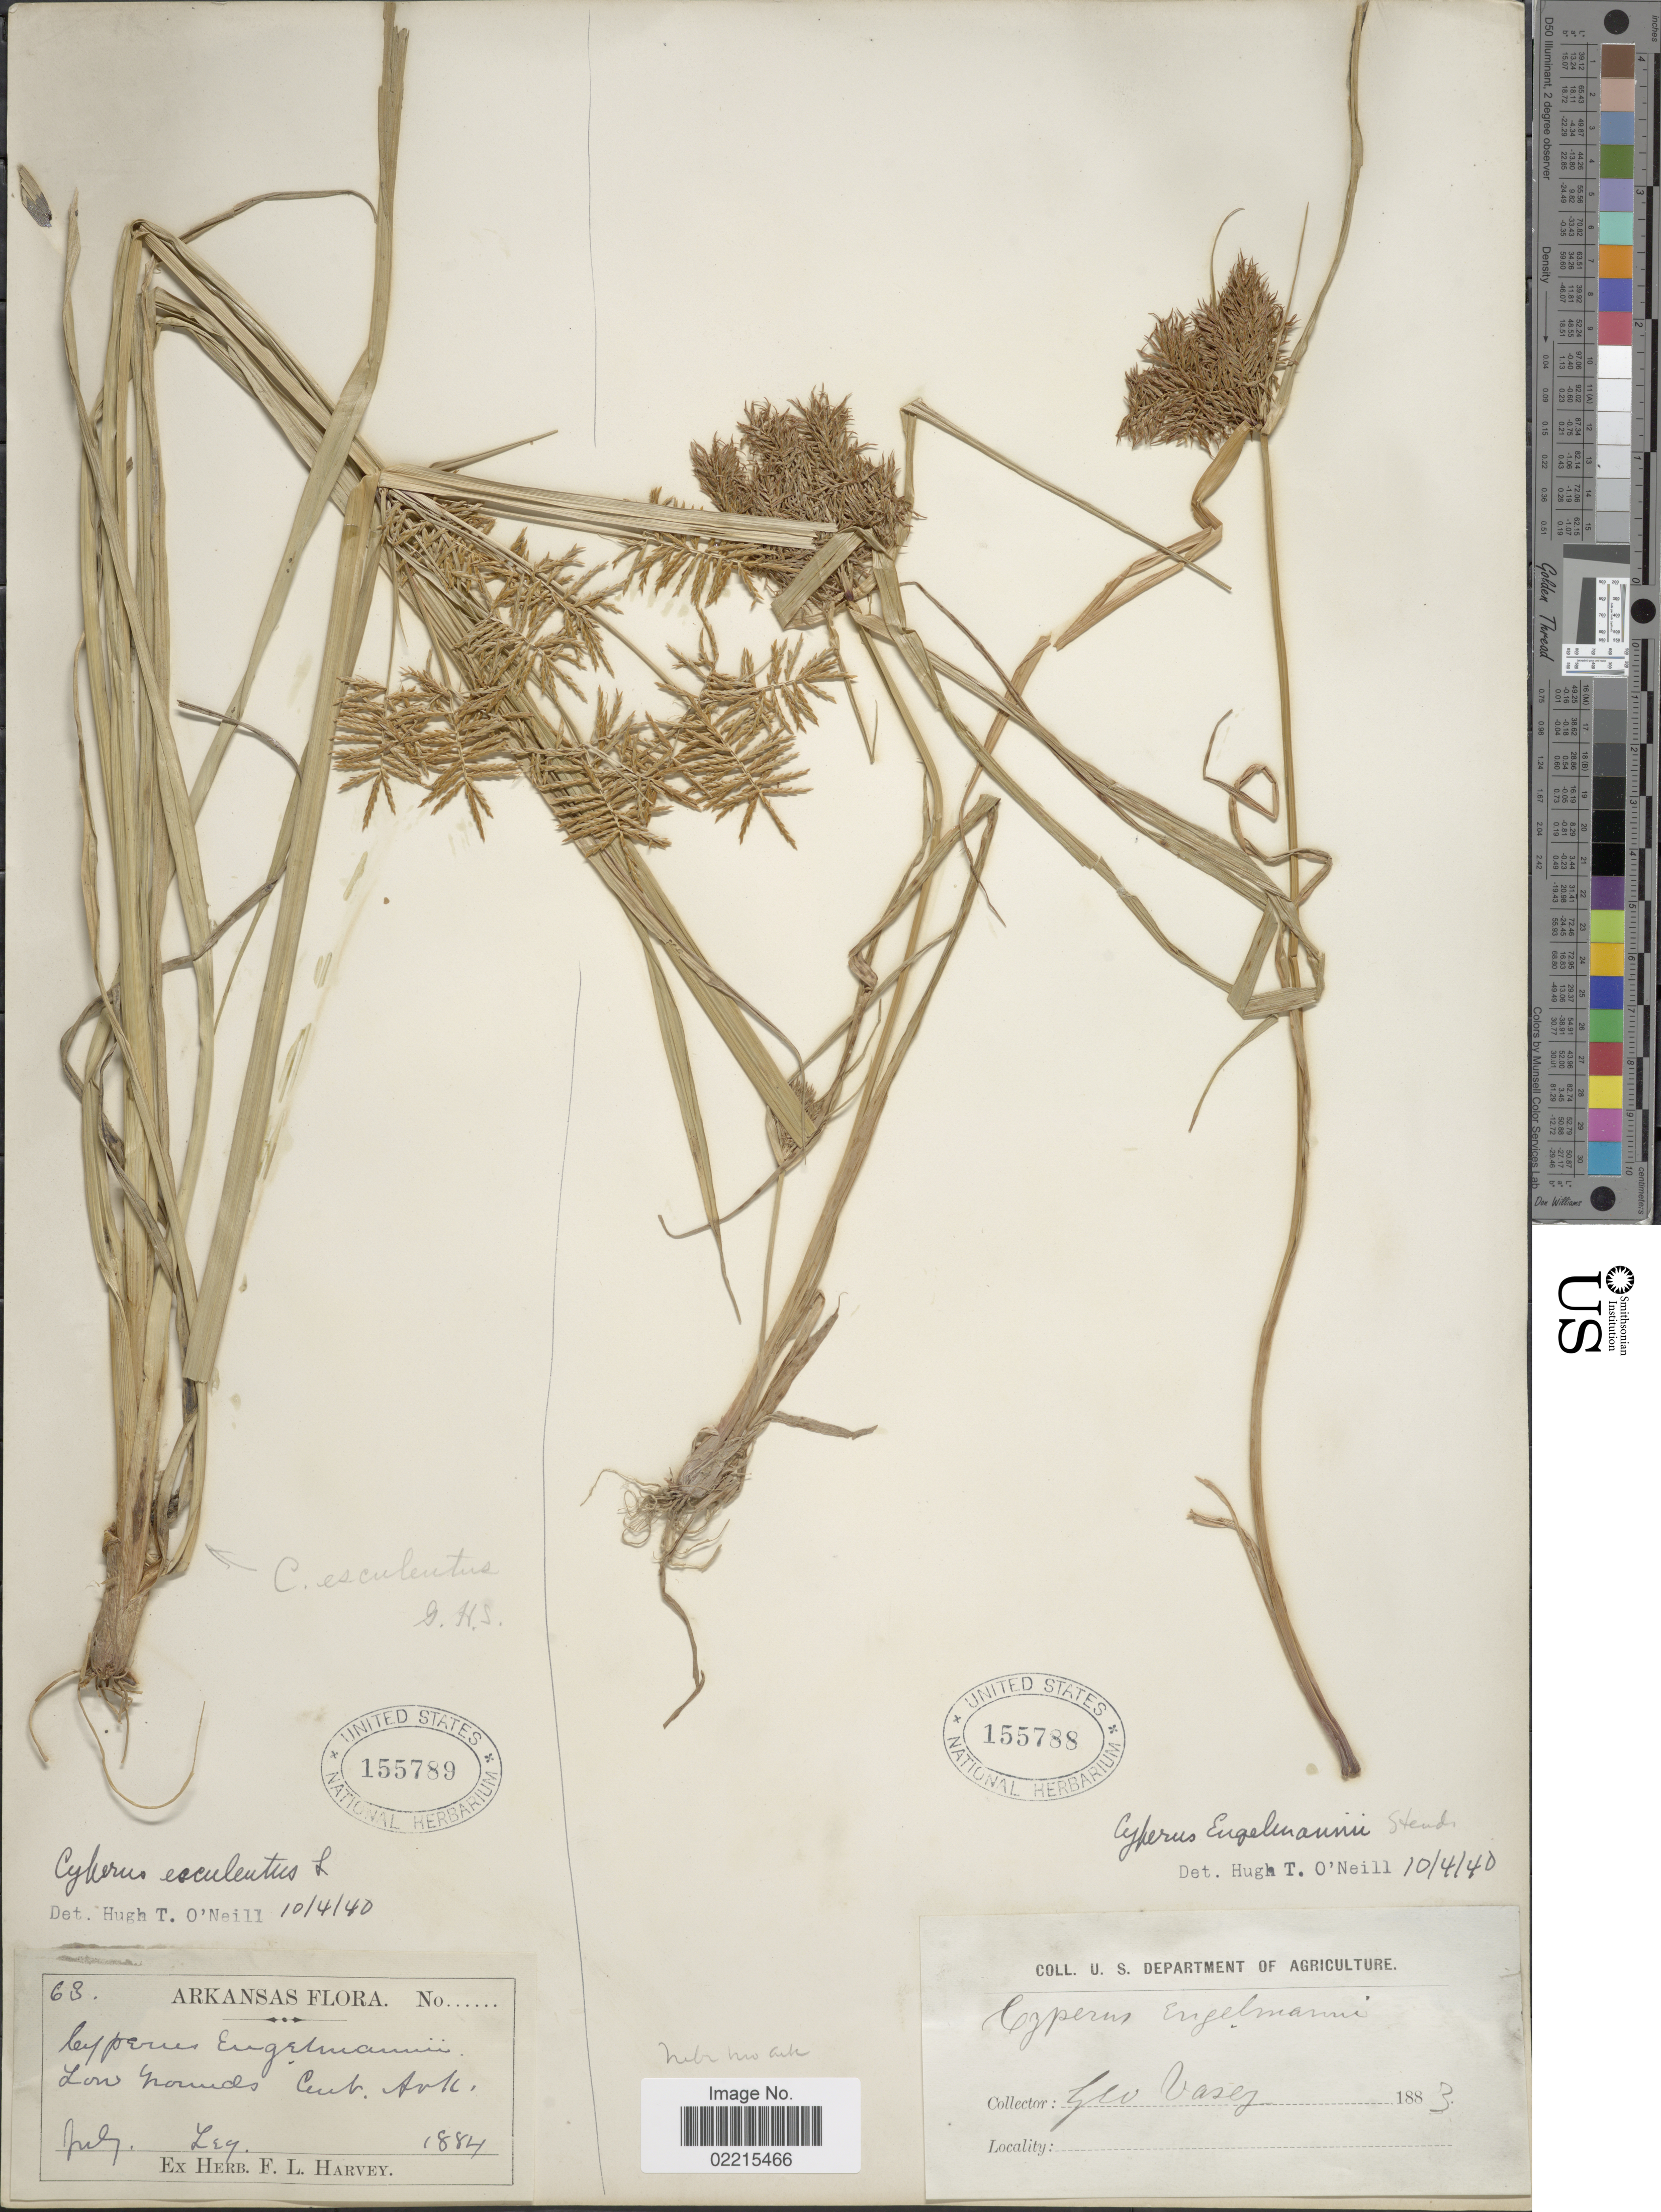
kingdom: Plantae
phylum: Tracheophyta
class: Liliopsida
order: Poales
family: Cyperaceae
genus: Cyperus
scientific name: Cyperus esculentus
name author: L.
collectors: G. Vasey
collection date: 1883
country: United States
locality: Nebr, Mo, Ark [unsure placement]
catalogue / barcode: US 155788-2